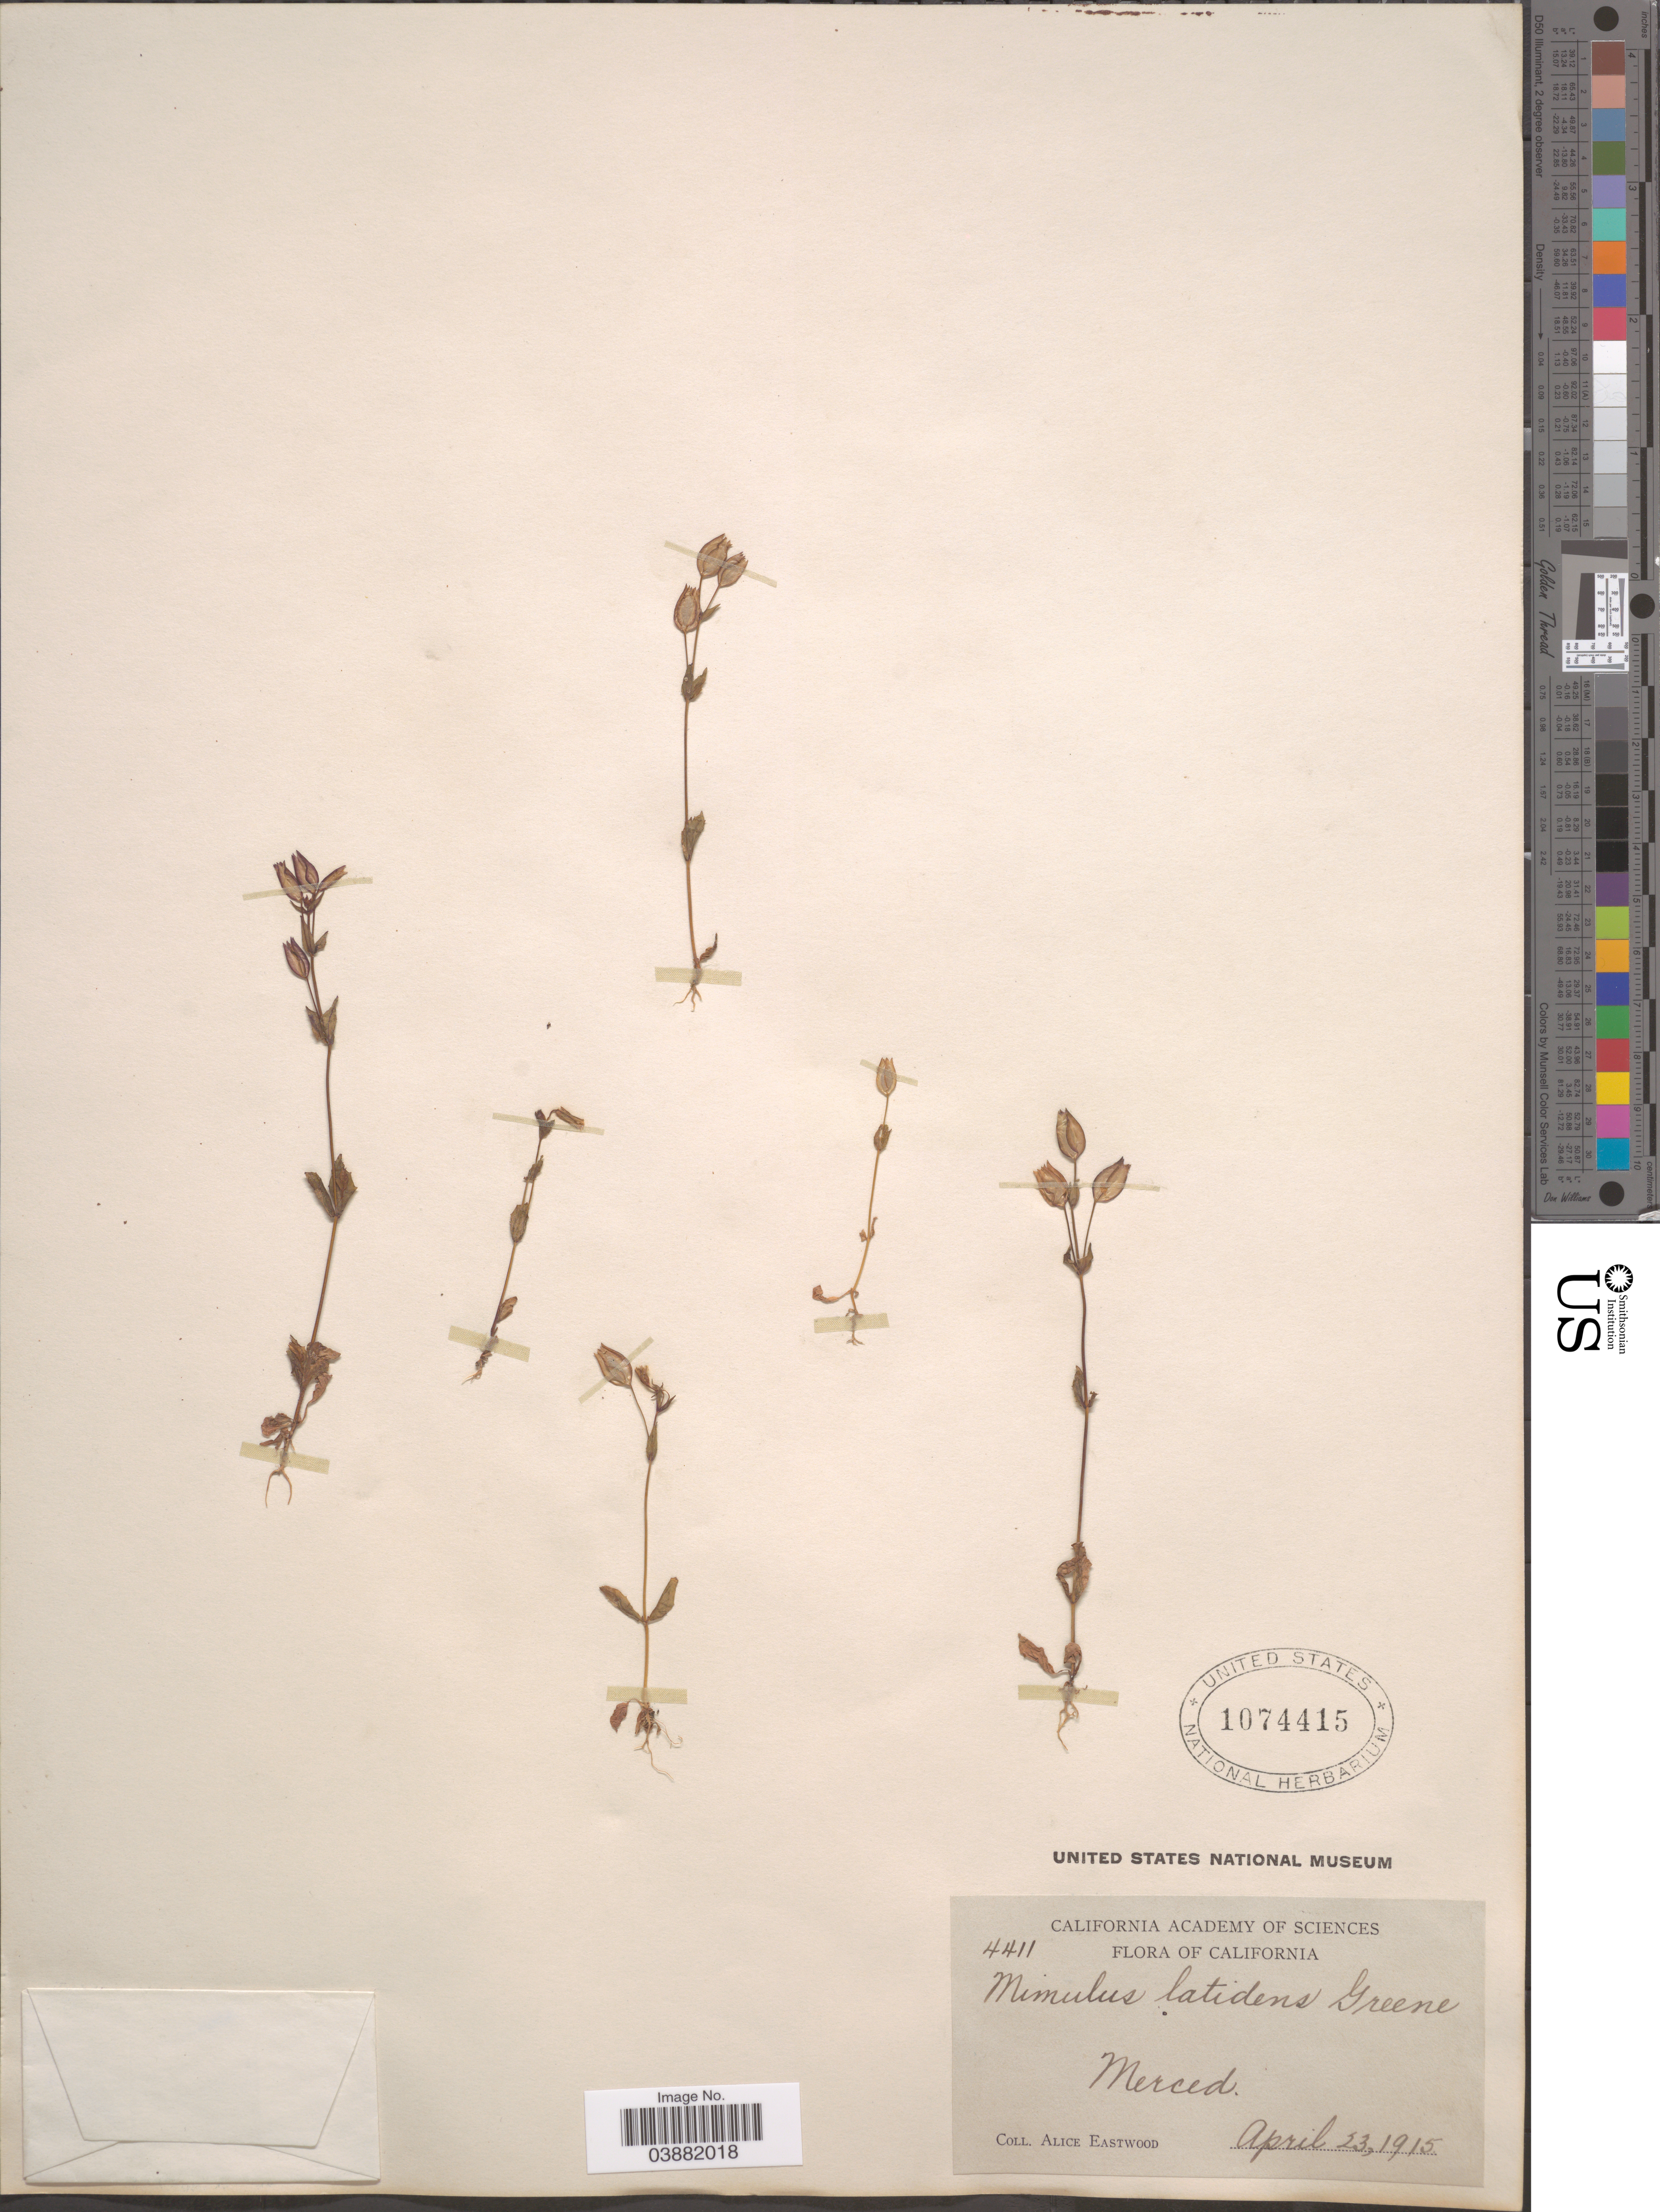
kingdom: Plantae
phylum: Tracheophyta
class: Magnoliopsida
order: Lamiales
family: Phrymaceae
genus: Mimulus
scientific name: Mimulus latidens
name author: Greene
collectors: A. Eastwood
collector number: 4411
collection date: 1915-04-23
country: United States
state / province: California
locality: Merced.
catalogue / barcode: US 1074415